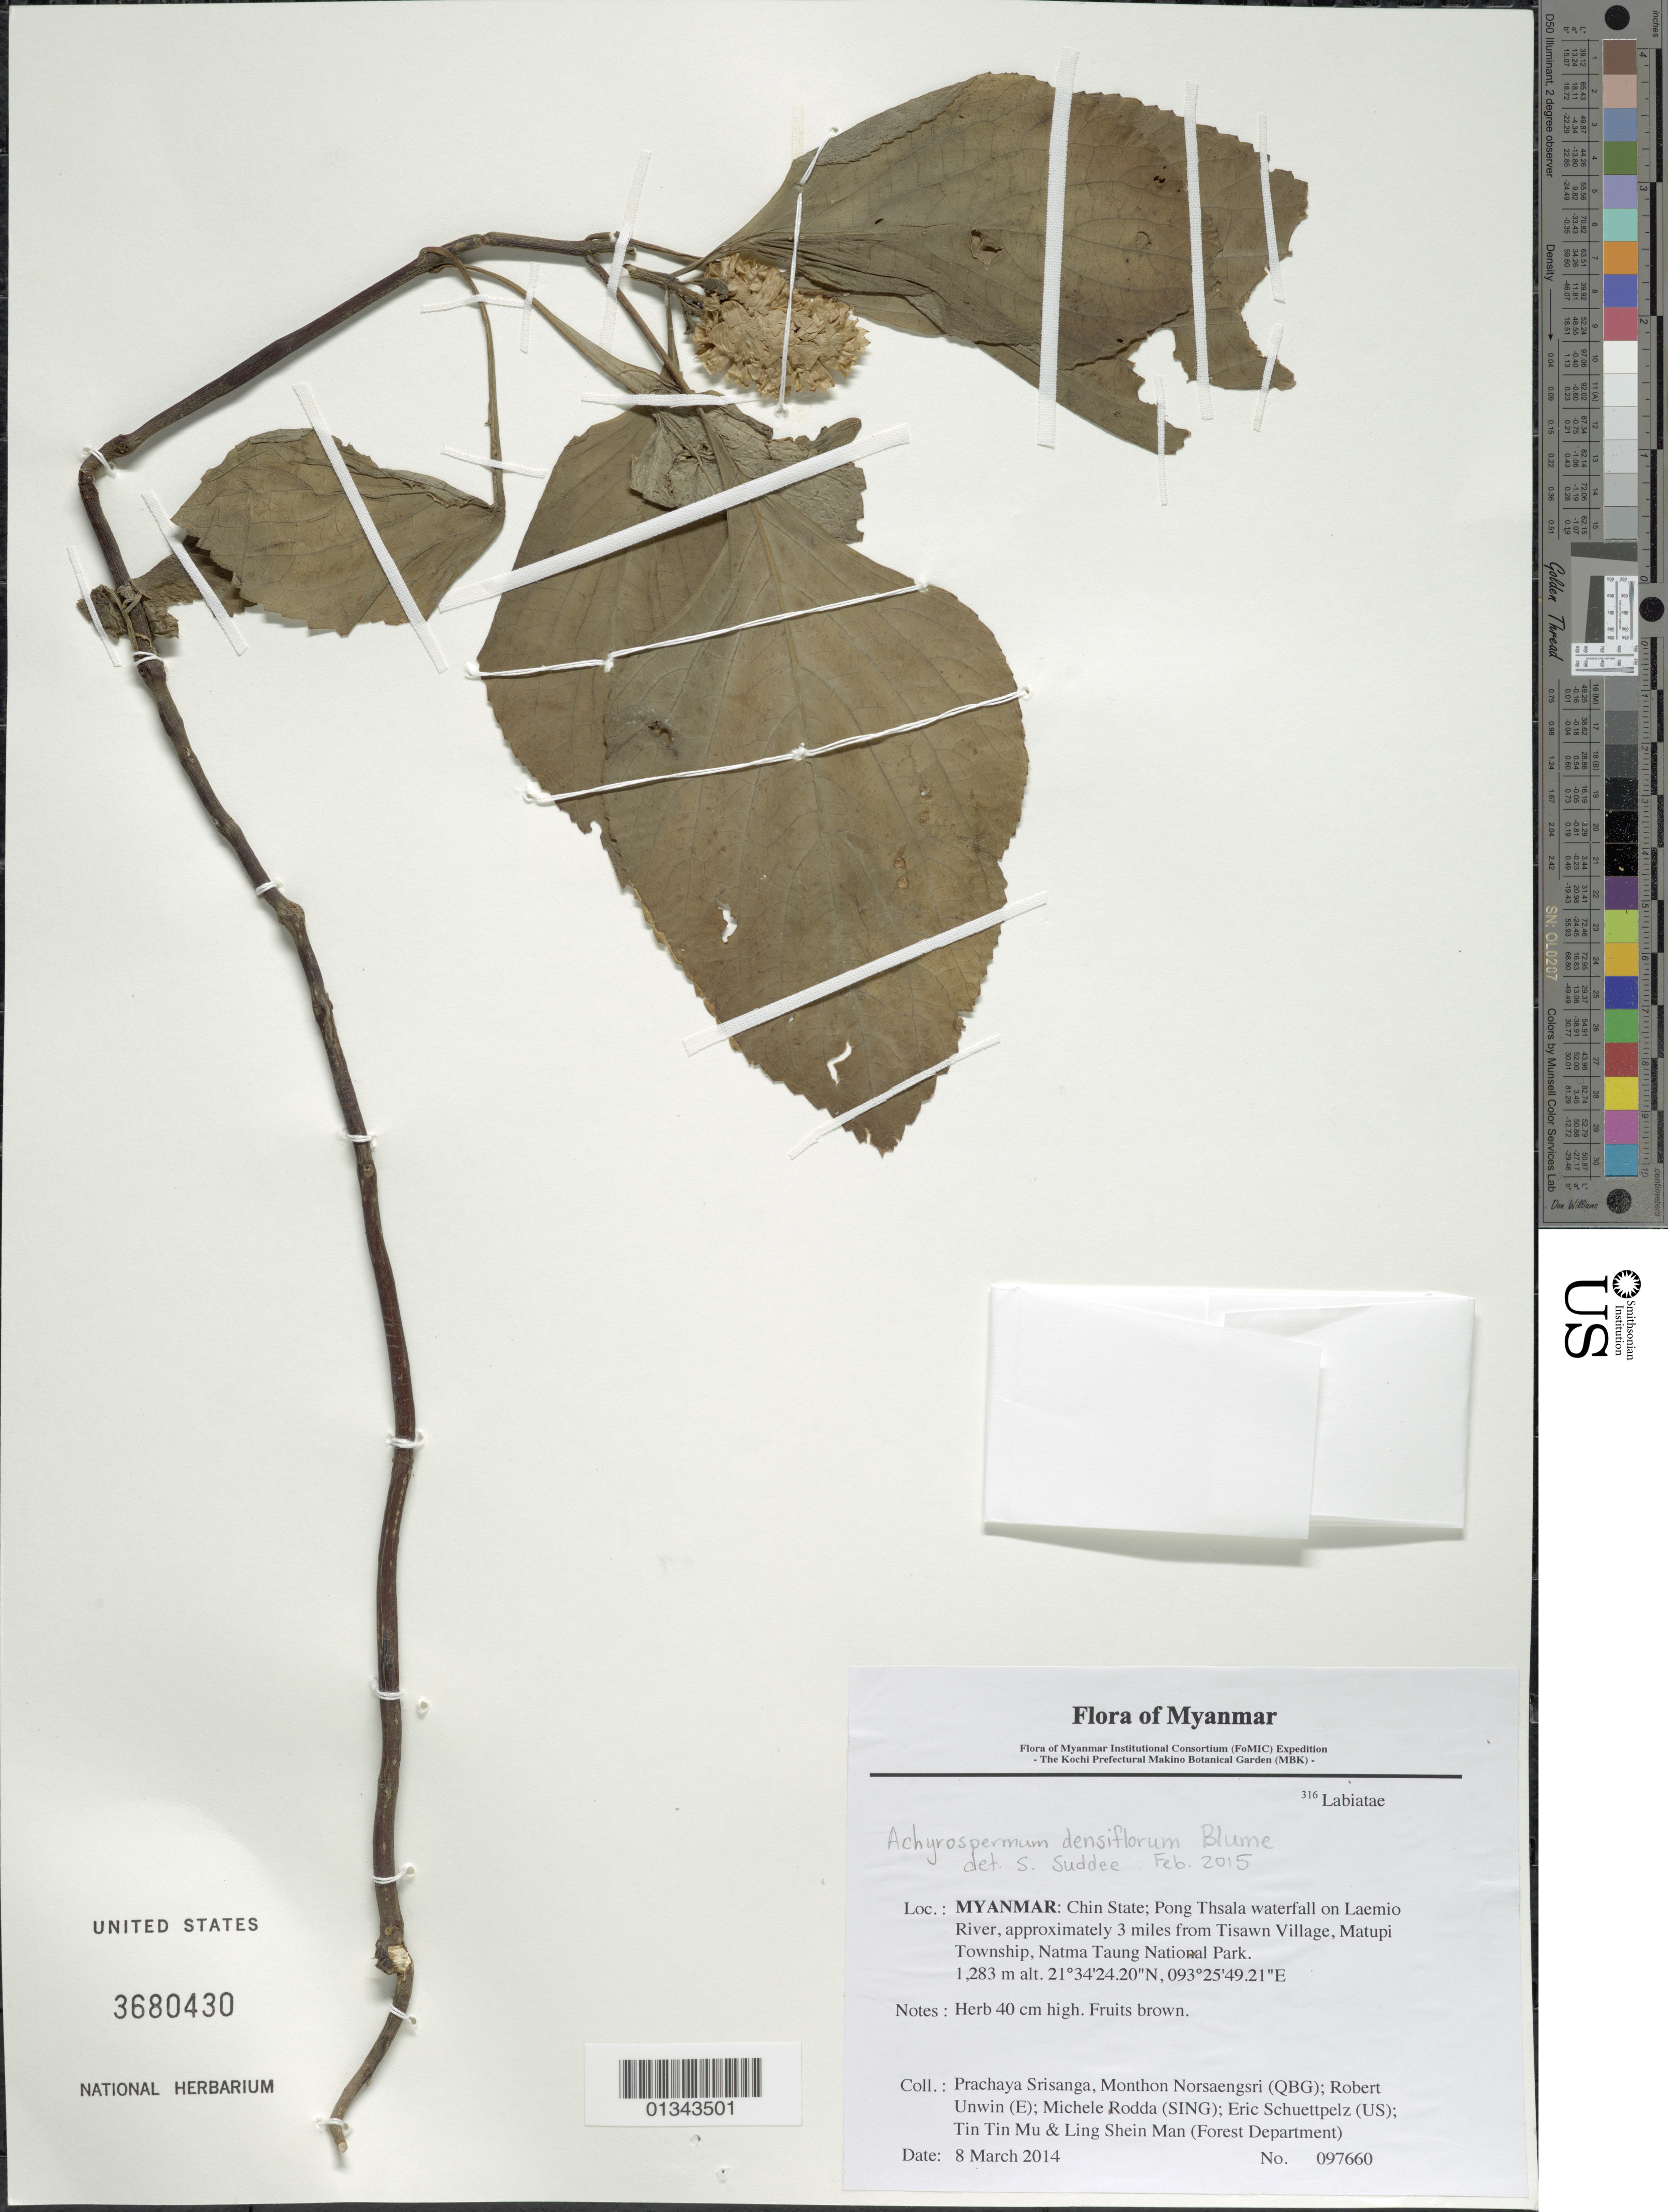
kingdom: Plantae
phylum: Tracheophyta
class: Magnoliopsida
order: Lamiales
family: Lamiaceae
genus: Achyrospermum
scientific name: Achyrospermum densiflorum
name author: Blume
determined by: Suddee, S.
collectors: P. Srisanga, M. Norsaengsri, R. Unwin, M. Rodda, E. Schuettpelz, Tin Tin Mu & Ling Shein Man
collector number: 97660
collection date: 2014-03-08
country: Myanmar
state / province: Chin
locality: Pong Thsala waterfall on Laemio River, approximately 3 miles from Tisawn Village, Matupi Township, Natma Taung National Park.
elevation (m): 1283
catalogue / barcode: US 3680430